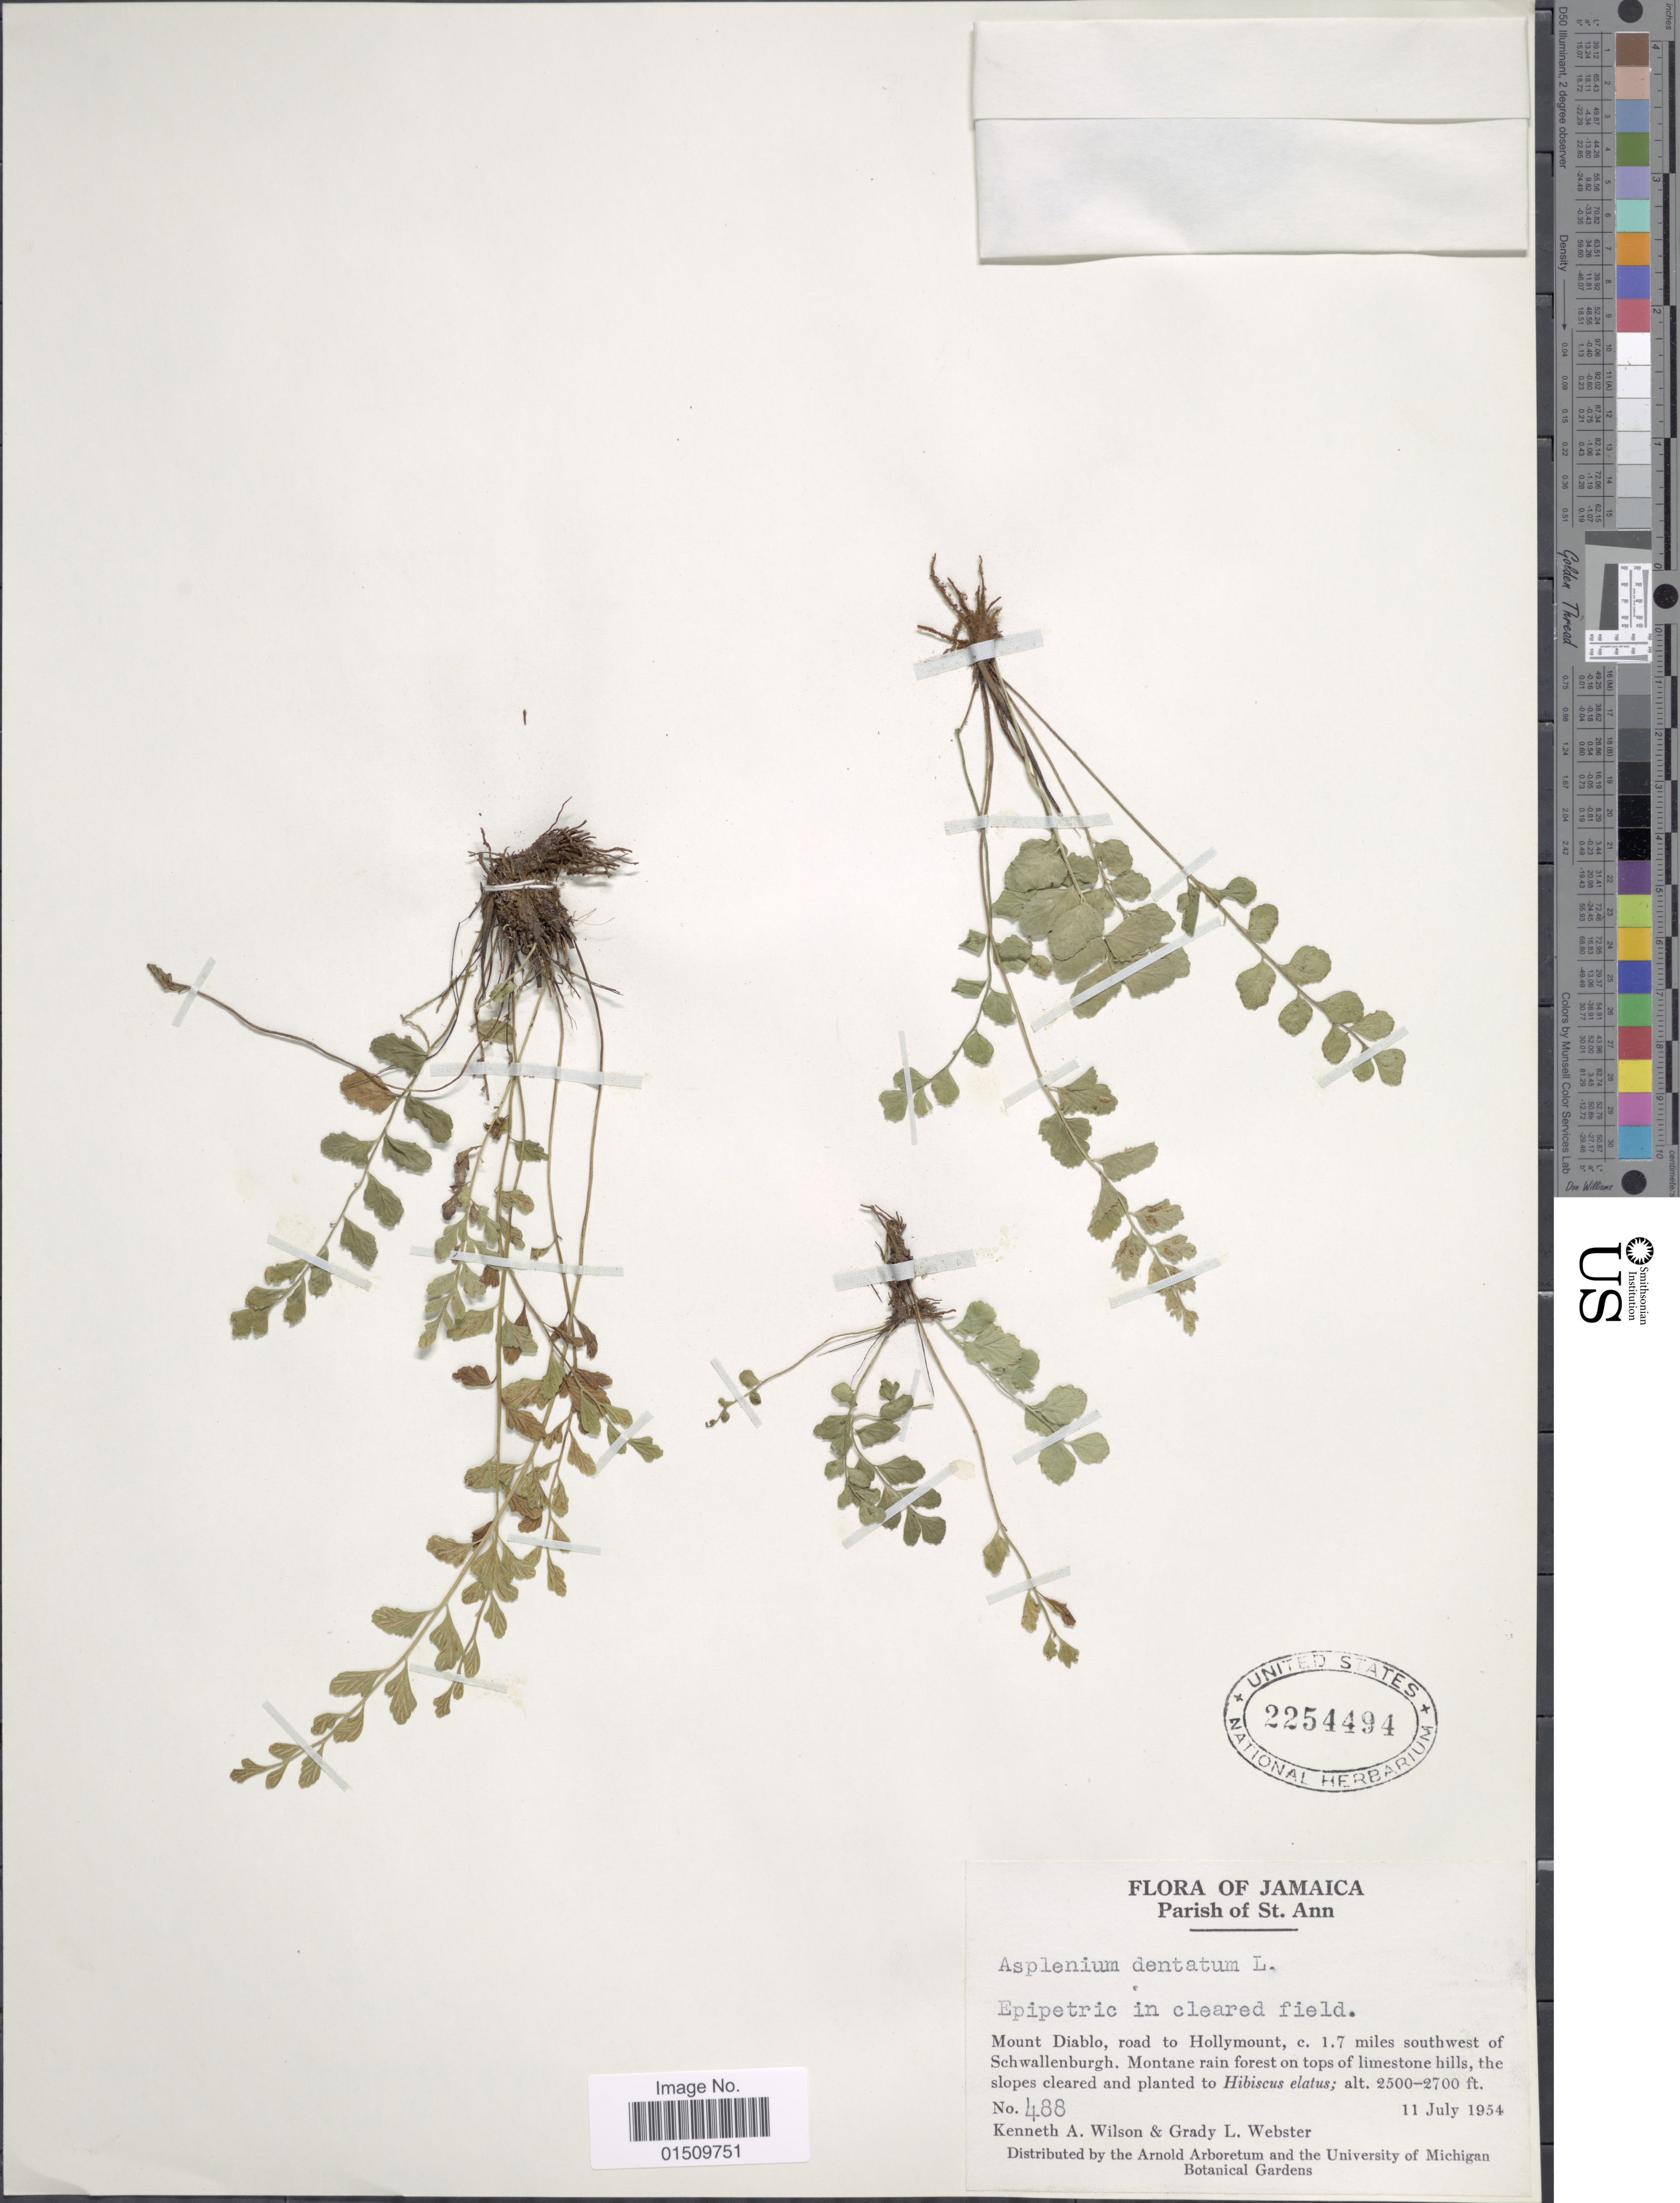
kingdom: Plantae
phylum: Tracheophyta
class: Polypodiopsida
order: Polypodiales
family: Aspleniaceae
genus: Asplenium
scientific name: Asplenium trichomanes-dentatum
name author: L.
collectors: K. A. Wilson & G. L. Webster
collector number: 488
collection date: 1954-07-11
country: Jamaica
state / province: Saint Ann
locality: Jamaica, Parish of St. Ann, Mount Diablo, road to Hollymount, c. 1.7 miles southwest of Schwallemburgh.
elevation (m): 762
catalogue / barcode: US 2254494